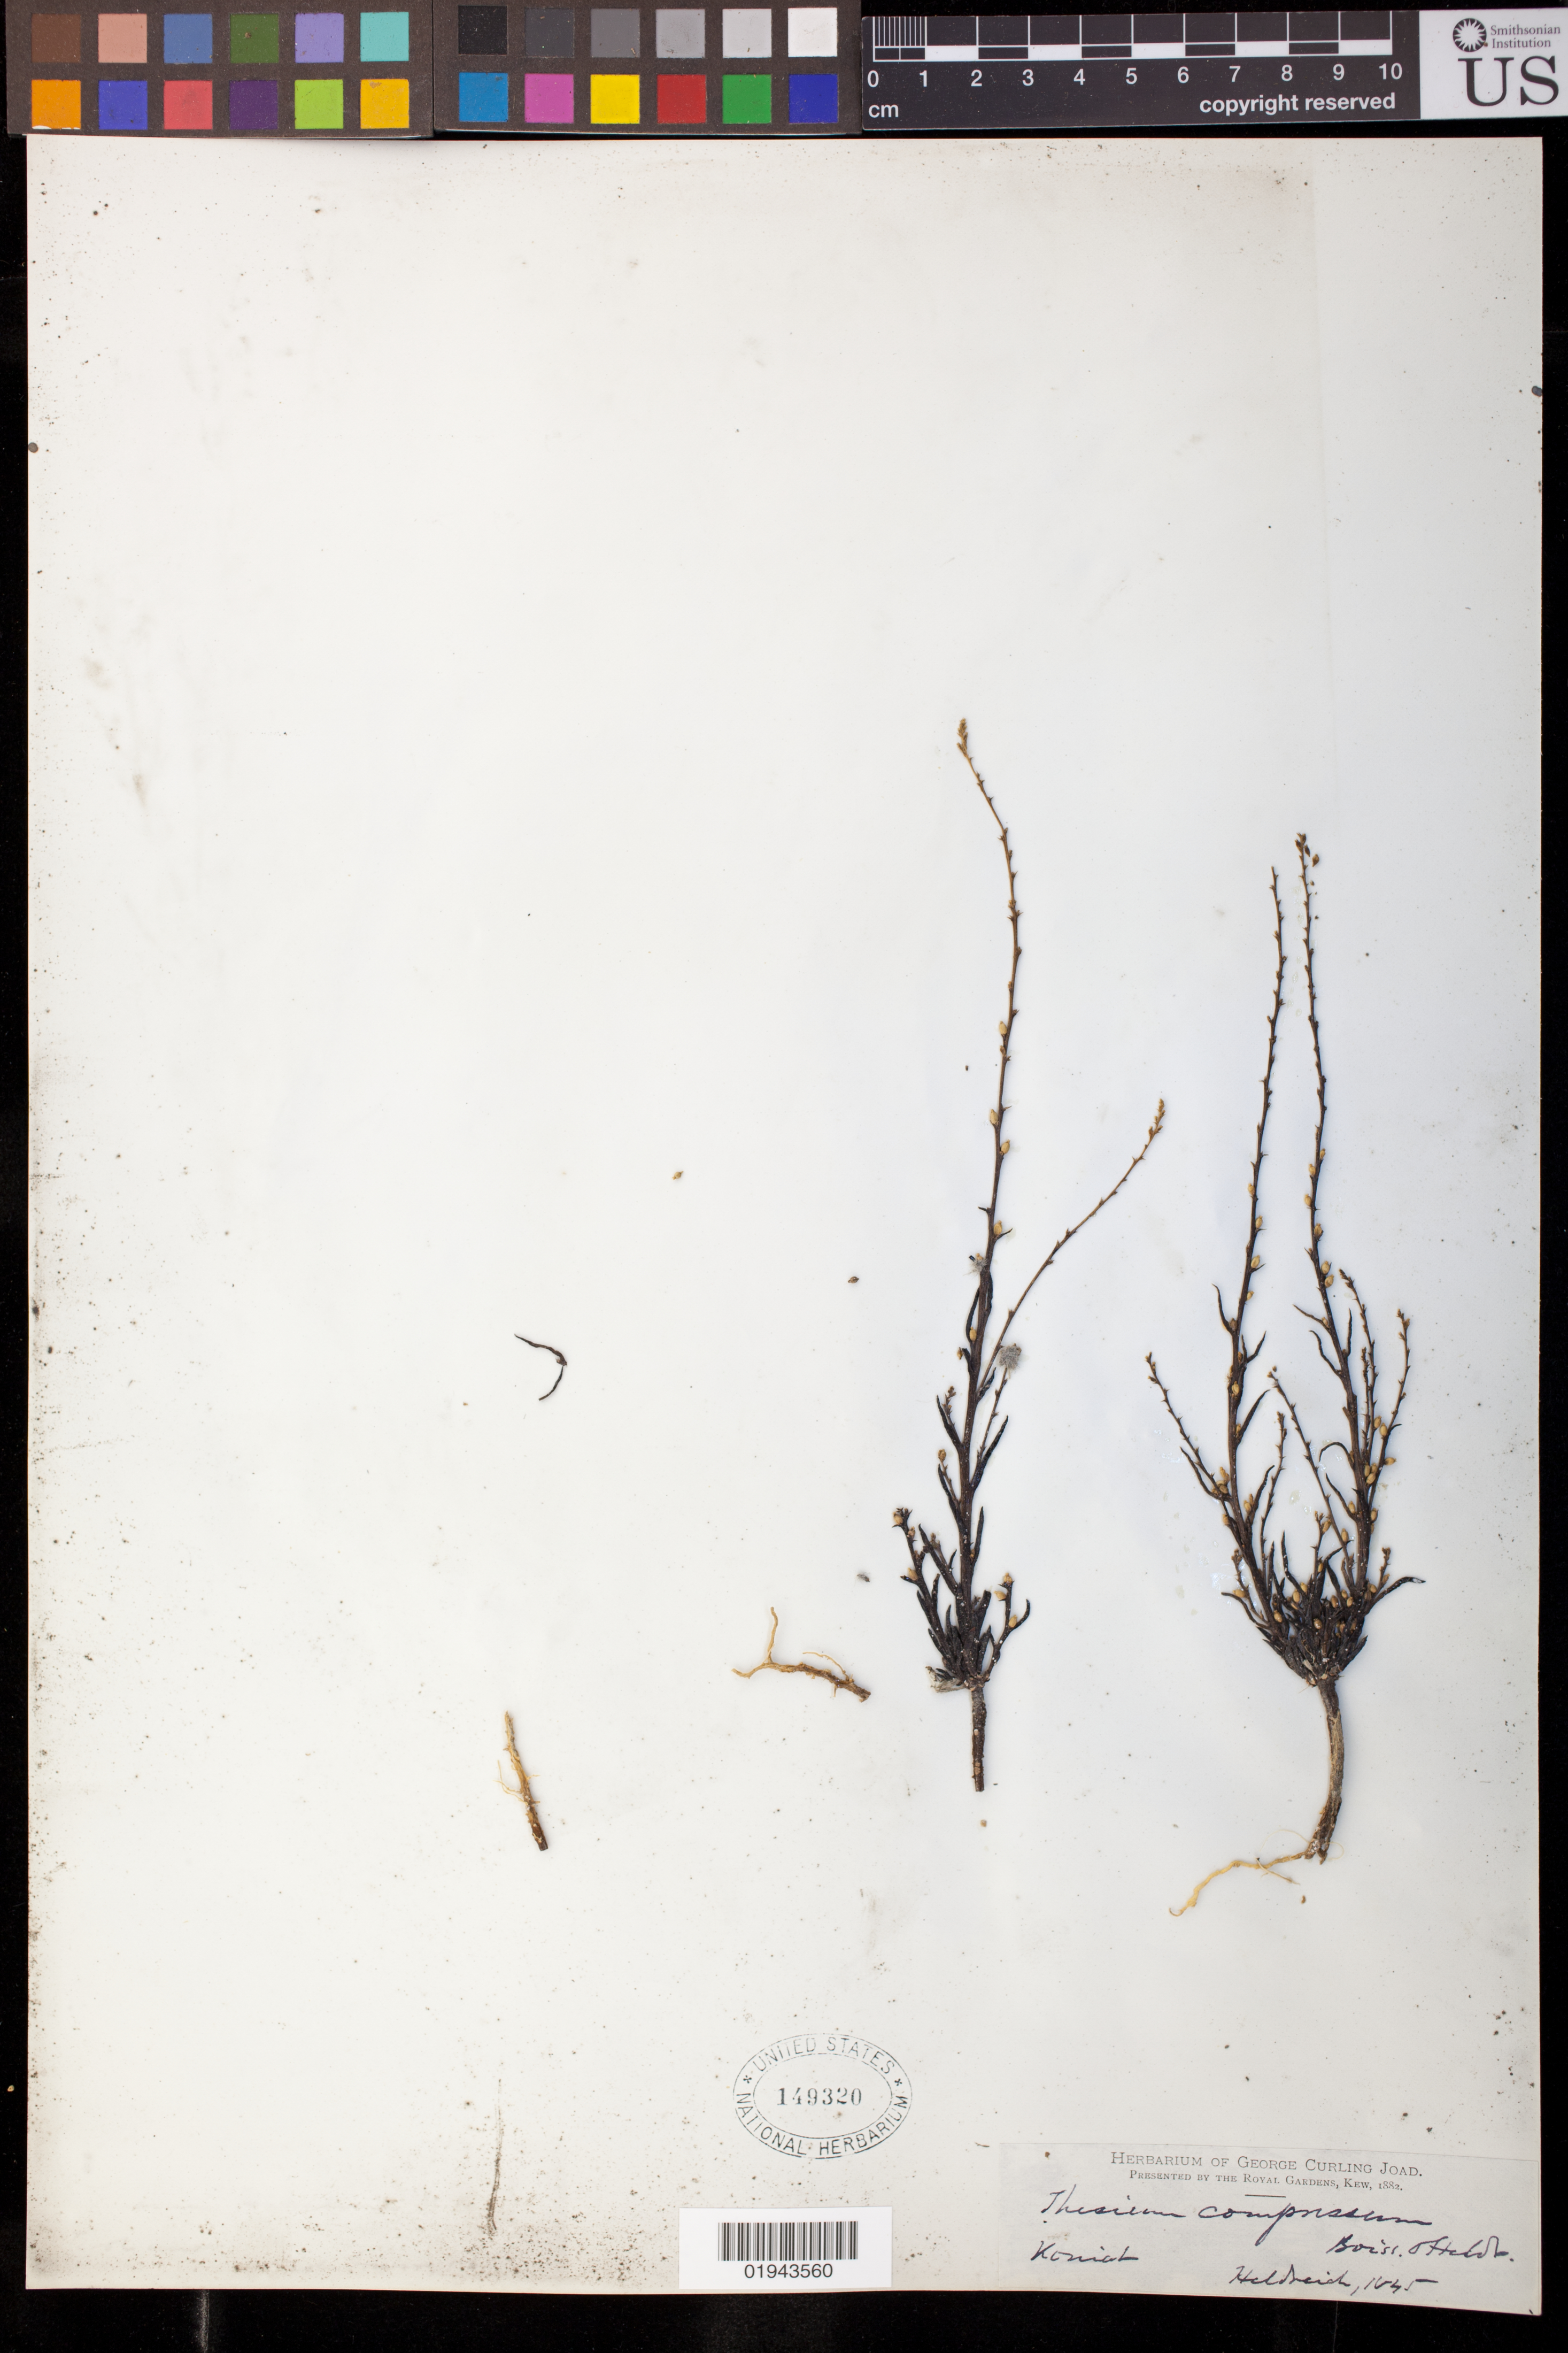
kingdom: Plantae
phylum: Tracheophyta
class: Magnoliopsida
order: Santalales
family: Thesiaceae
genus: Thesium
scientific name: Thesium compressum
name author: Boiss. & Heldr.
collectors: Heldreich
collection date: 1845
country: Turkey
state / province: Konya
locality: Koniah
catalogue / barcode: US 149320